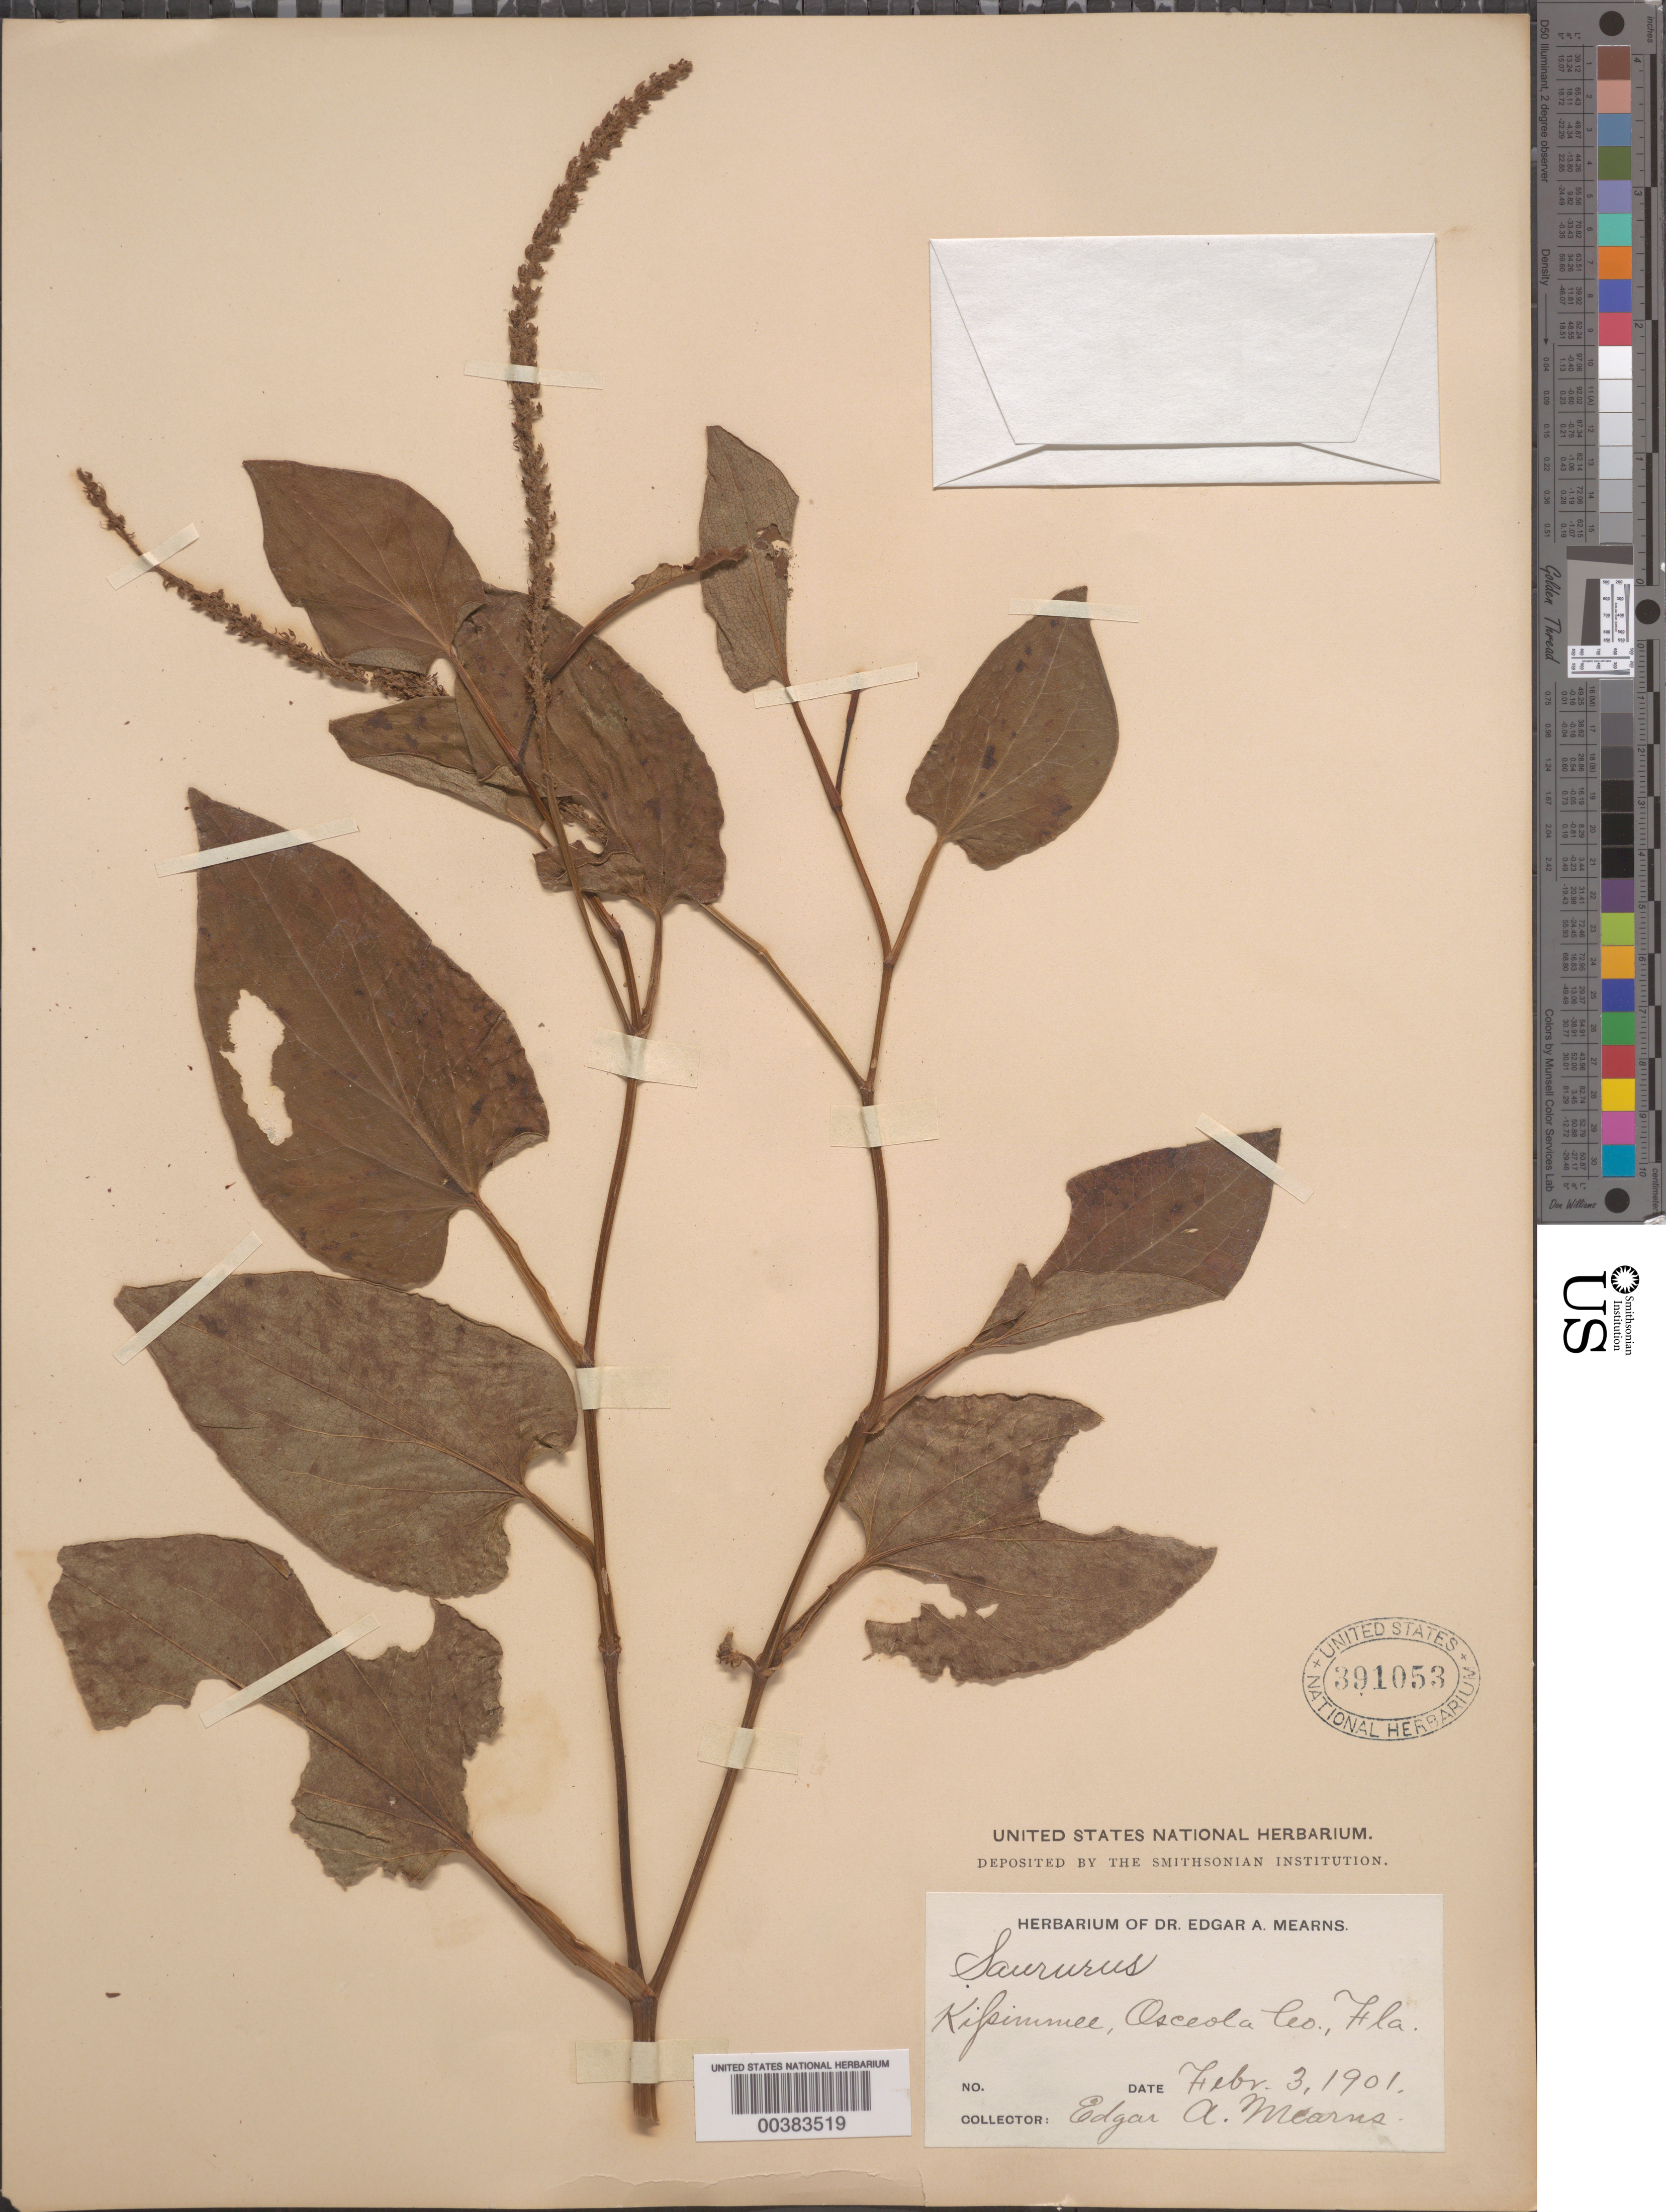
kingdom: Plantae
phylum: Tracheophyta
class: Magnoliopsida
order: Piperales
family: Saururaceae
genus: Saururus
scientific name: Saururus cernuus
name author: L.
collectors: E. A. Mearns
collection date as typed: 03 Feb 1901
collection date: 1901-02-03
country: United States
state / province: Florida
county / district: Osceola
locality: Kifsimmee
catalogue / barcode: US 391053